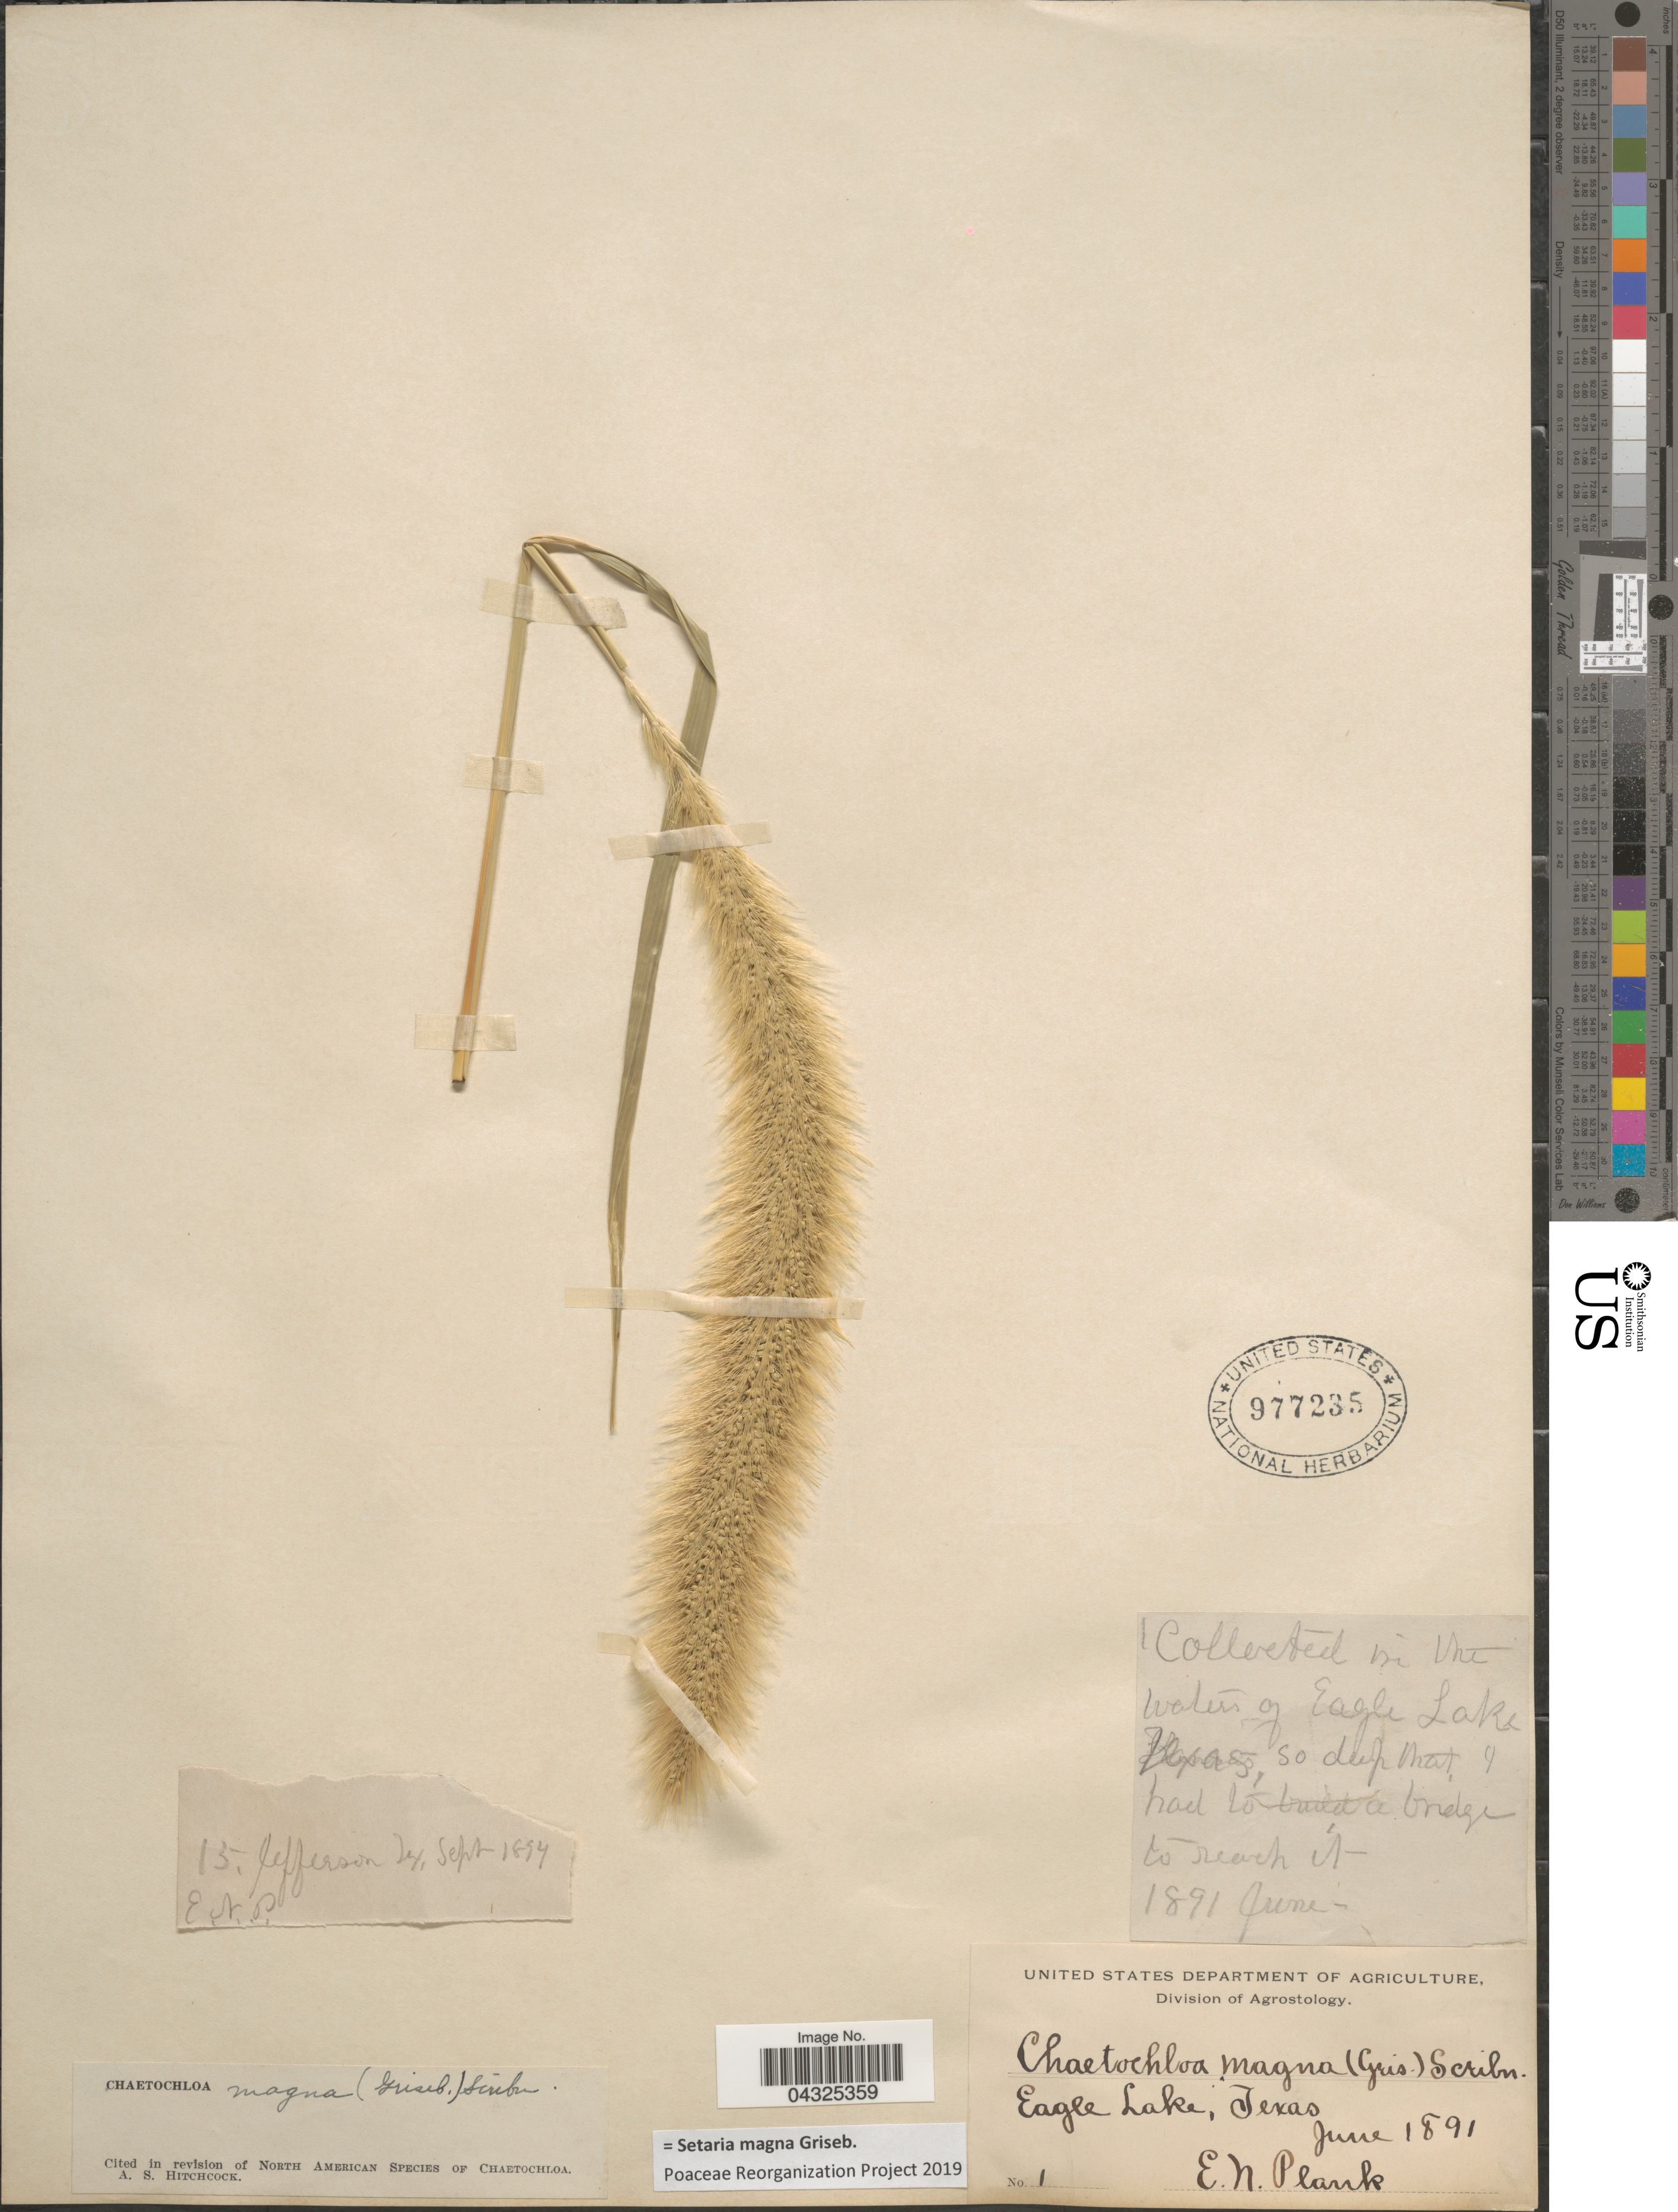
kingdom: Plantae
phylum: Tracheophyta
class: Liliopsida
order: Poales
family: Poaceae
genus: Setaria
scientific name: Setaria magna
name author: Griseb.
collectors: E. Plank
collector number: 1/15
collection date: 1891-06/1894-09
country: United States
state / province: Texas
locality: In the water of Eagle Lake. Jefferson.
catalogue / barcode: US 977235